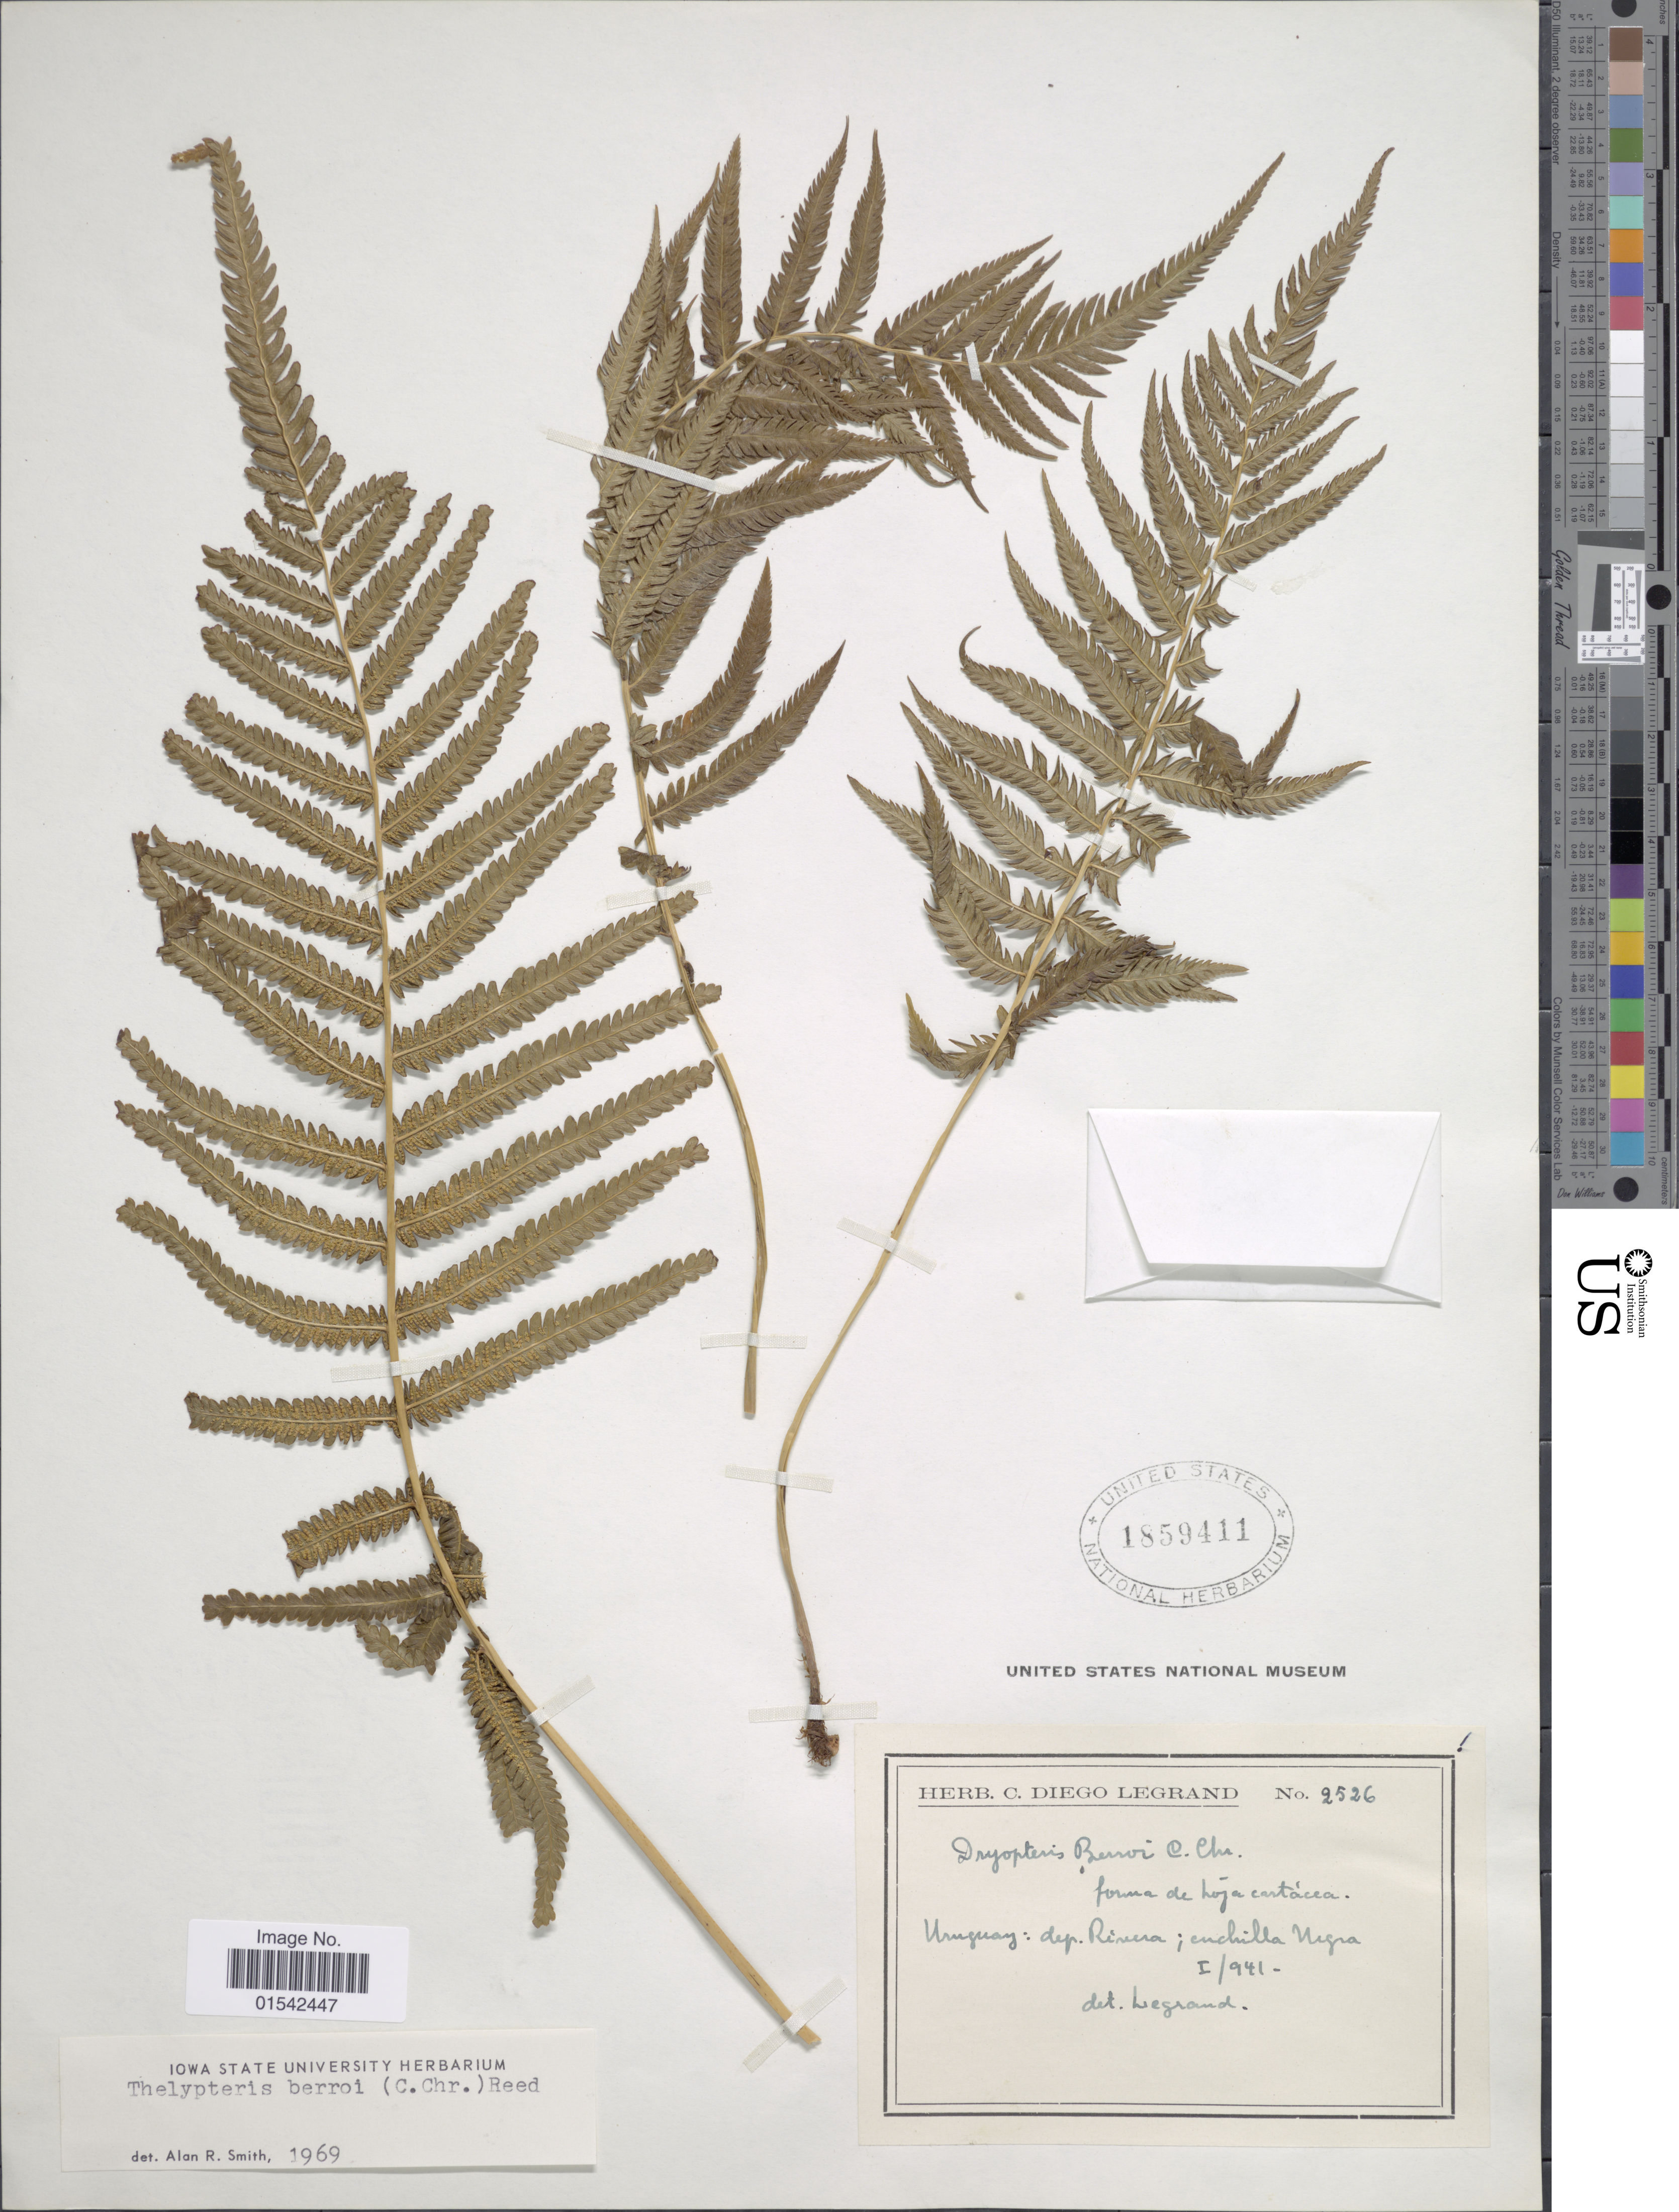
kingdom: Plantae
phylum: Tracheophyta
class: Polypodiopsida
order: Polypodiales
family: Thelypteridaceae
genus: Cyclosorus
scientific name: Cyclosorus berroi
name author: (C. Chr.) Abbiatti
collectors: ex herb. C. Diego Legrand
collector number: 2526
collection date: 1941-01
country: Uruguay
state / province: Rivera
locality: Cuchilla Negra.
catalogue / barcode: US 1859411